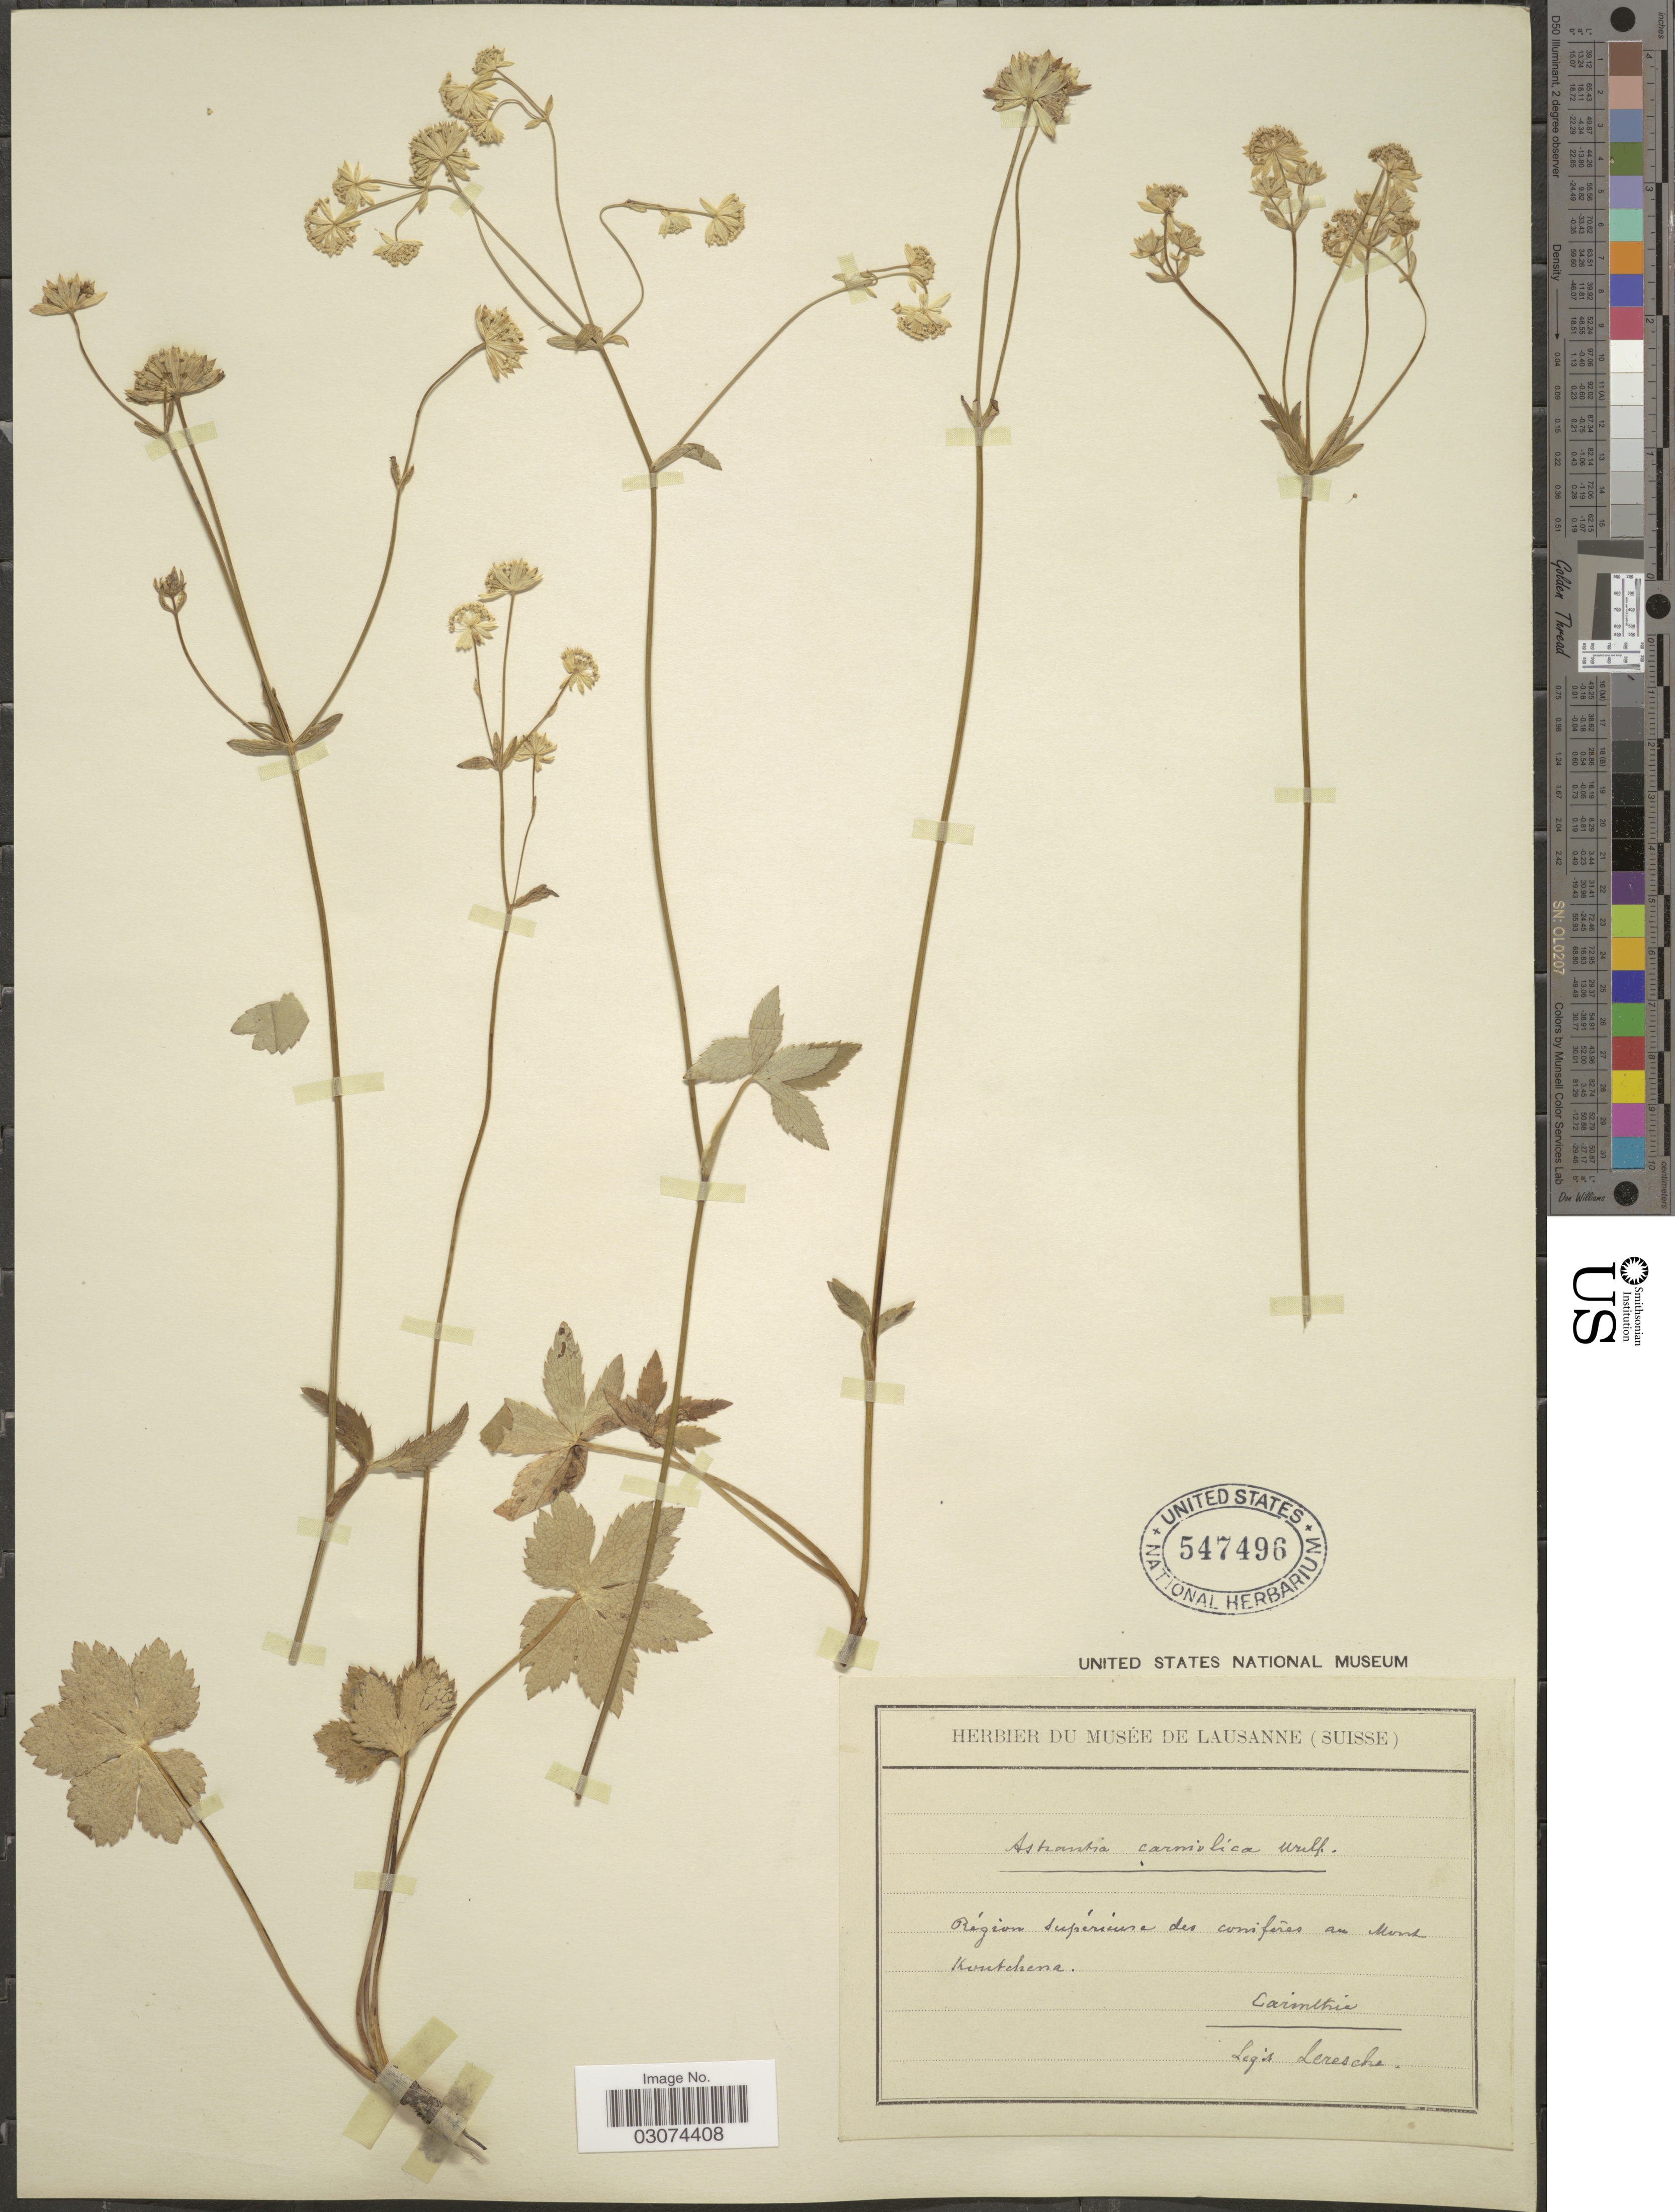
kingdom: Plantae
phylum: Tracheophyta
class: Magnoliopsida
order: Apiales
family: Apiaceae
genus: Astrantia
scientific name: Astrantia carniolica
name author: Wulfen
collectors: Leresche, --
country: Austria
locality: Région supériéure des conifêres au Nord Koutschena. Carinthia.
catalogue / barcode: US 547496